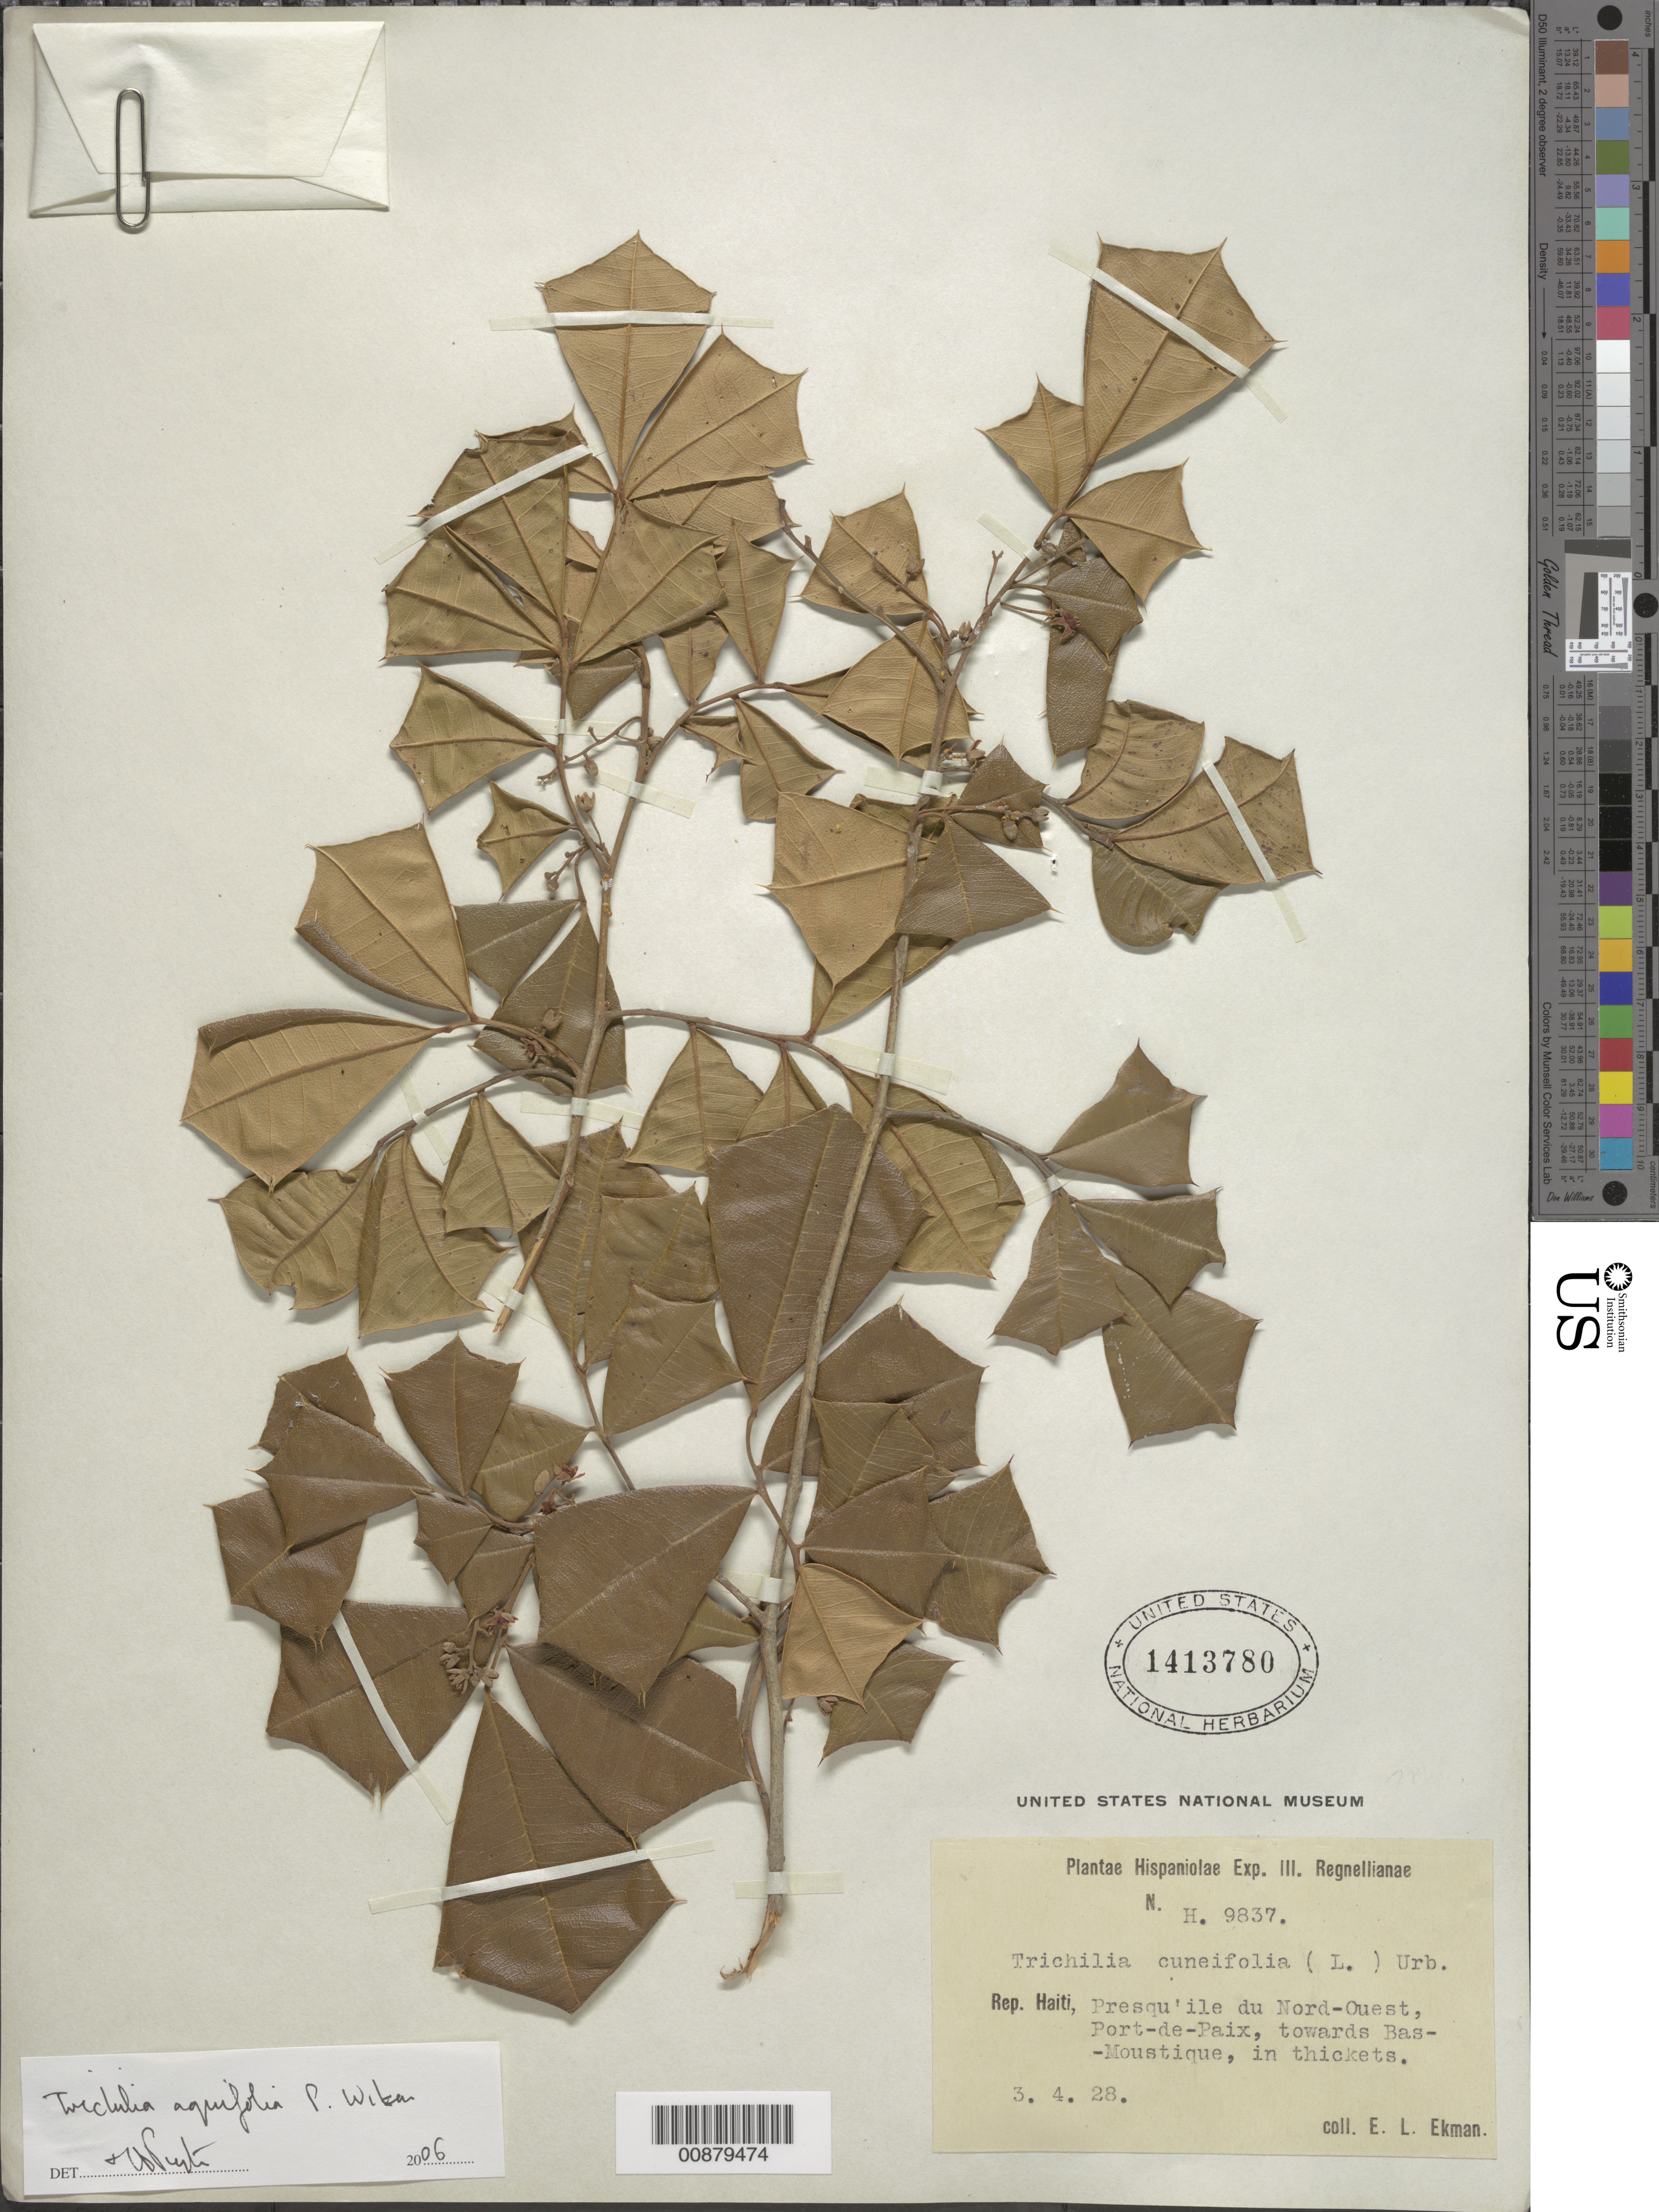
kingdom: Plantae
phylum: Tracheophyta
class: Magnoliopsida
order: Sapindales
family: Meliaceae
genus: Trichilia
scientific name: Trichilia aquifolia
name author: P. Wilson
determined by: Pennington, T. D., (K)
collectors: E. L. Ekman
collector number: H 9837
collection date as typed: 03 Apr 1928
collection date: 1928-04-03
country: Haiti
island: Hispaniola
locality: Presqu'ile du Nord-Ouest, Port-de-Paix, towards Bas-Moustique.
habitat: In thickets.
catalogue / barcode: US 1413780